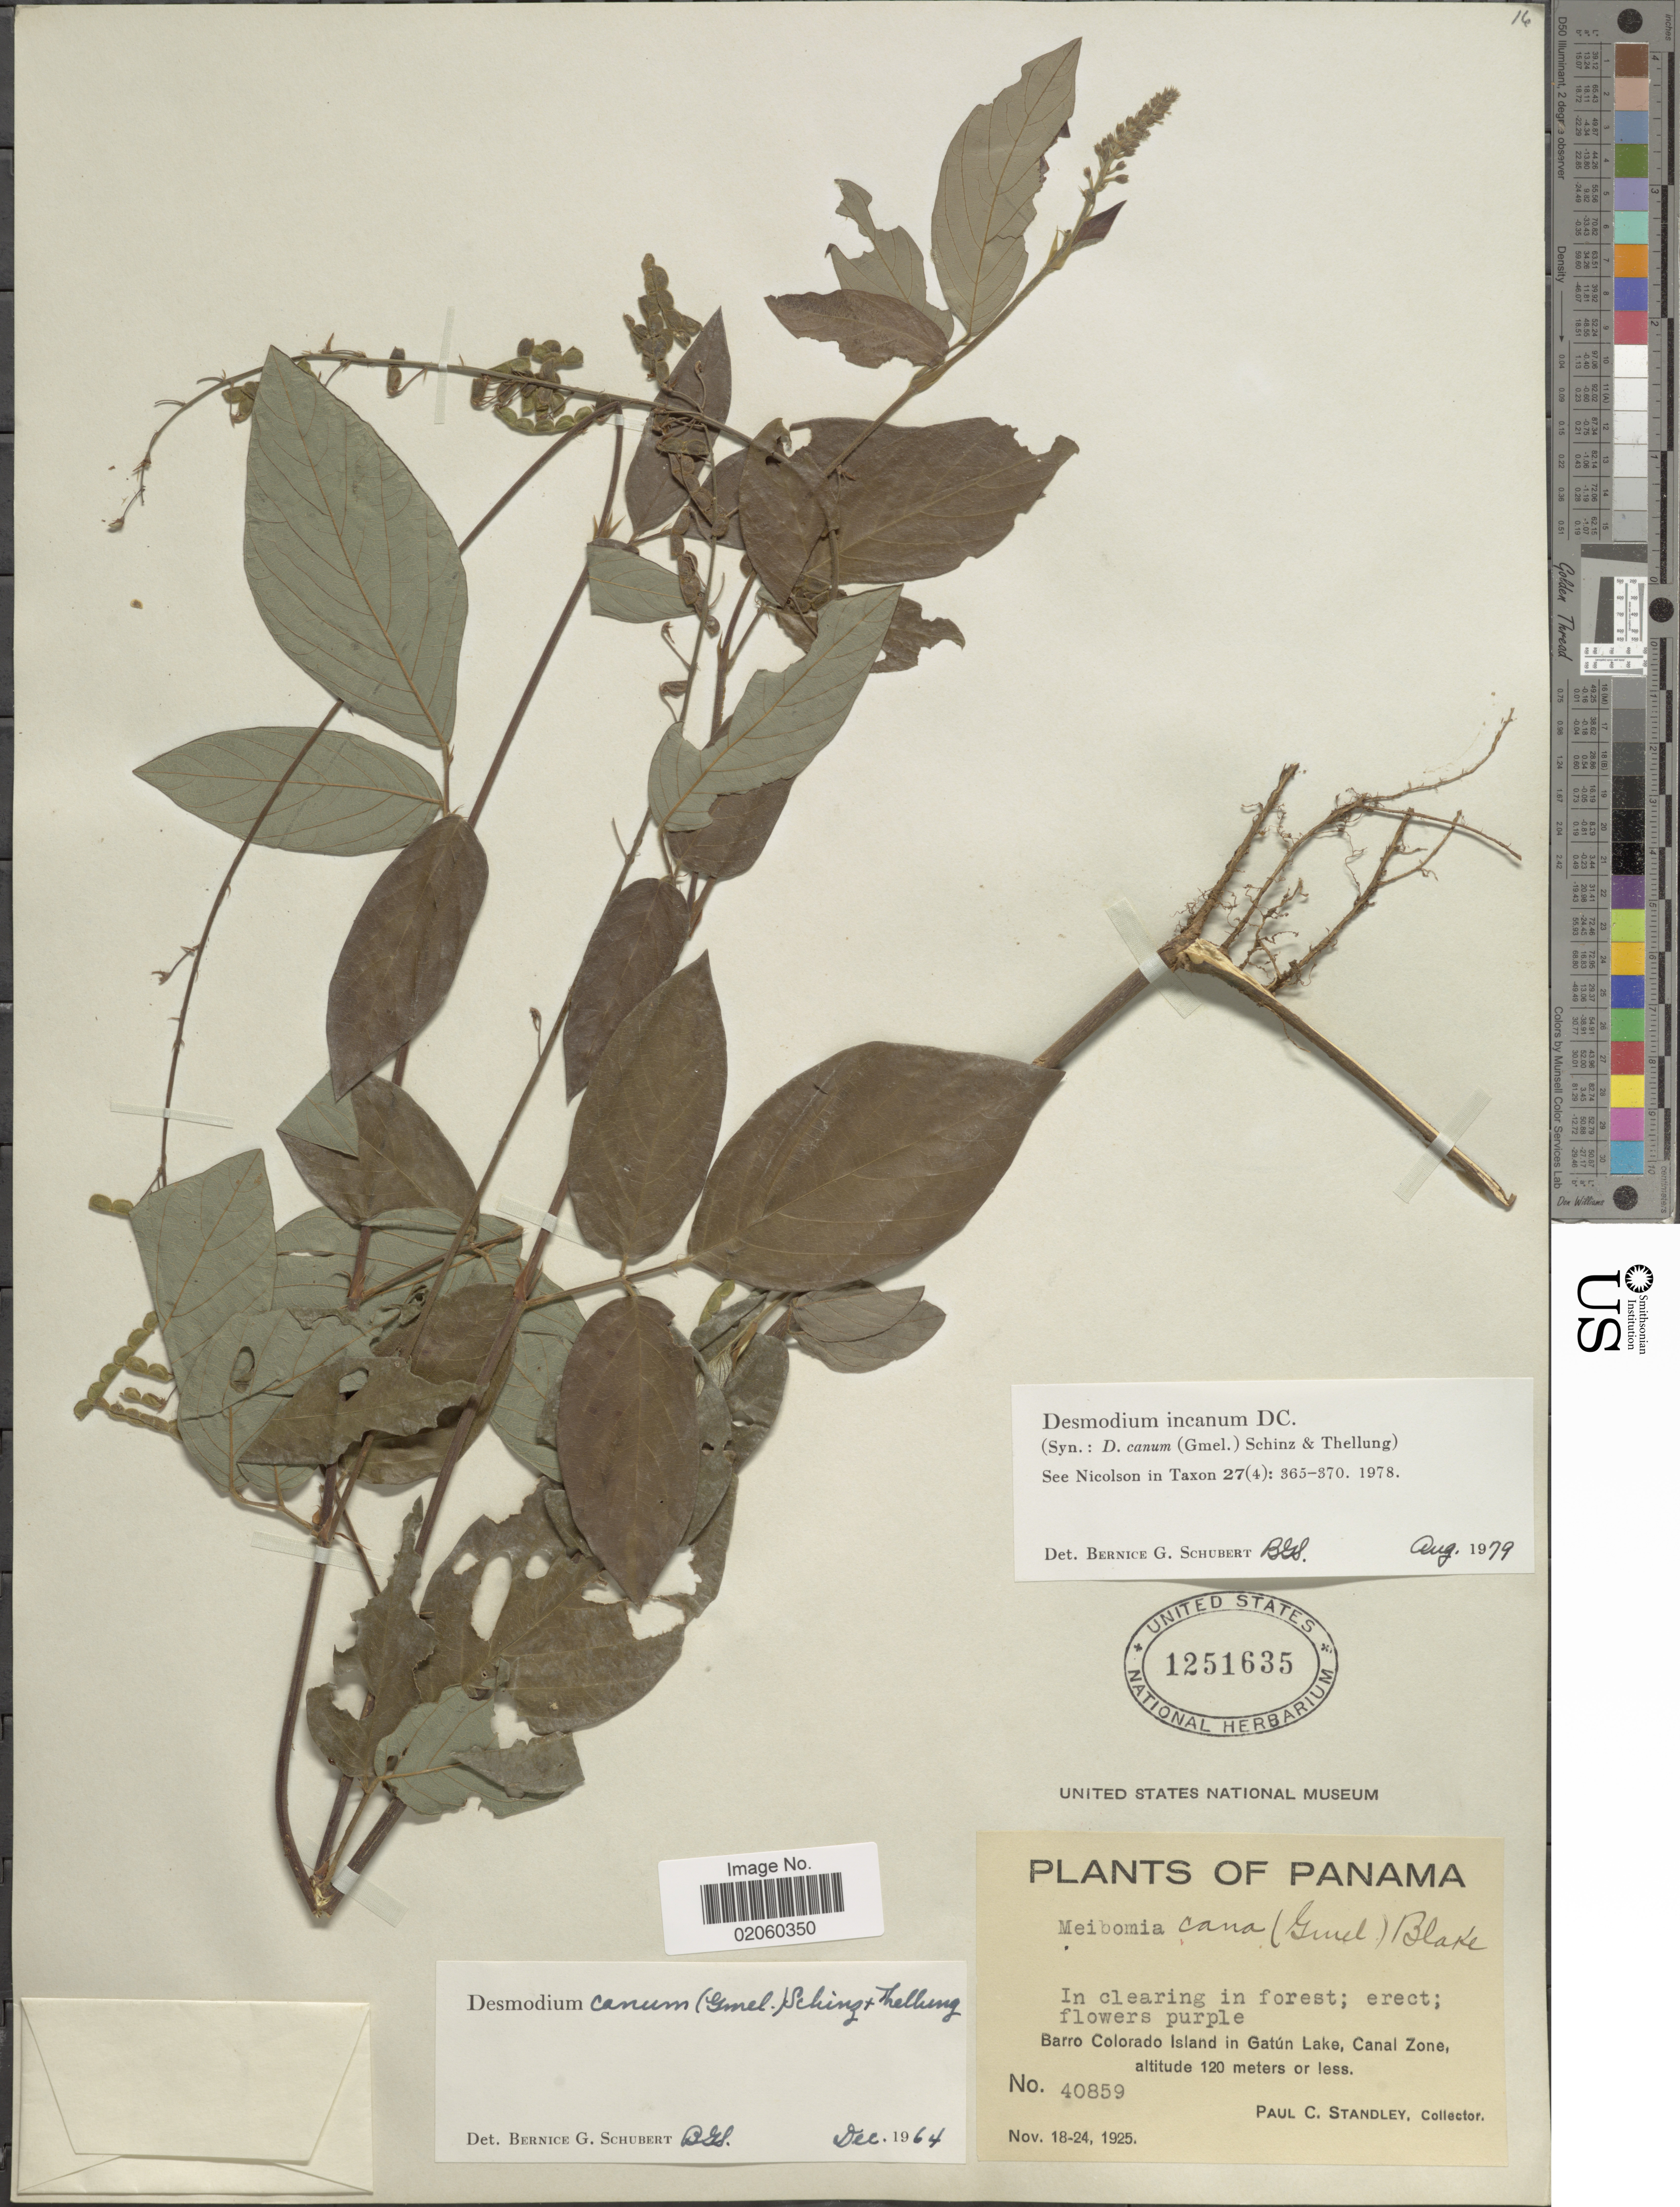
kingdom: Plantae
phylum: Tracheophyta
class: Magnoliopsida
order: Fabales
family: Fabaceae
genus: Desmodium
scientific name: Desmodium incanum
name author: (Sw.) DC.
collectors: P. C. Standley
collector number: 40859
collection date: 1925-11-18/1925-11-24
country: Panama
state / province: Panamá Oeste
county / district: Canal Zone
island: Barro Colorado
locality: Barro Colorado Island in Gatun Lake, Canal Zone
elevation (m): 120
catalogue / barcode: US 1251635